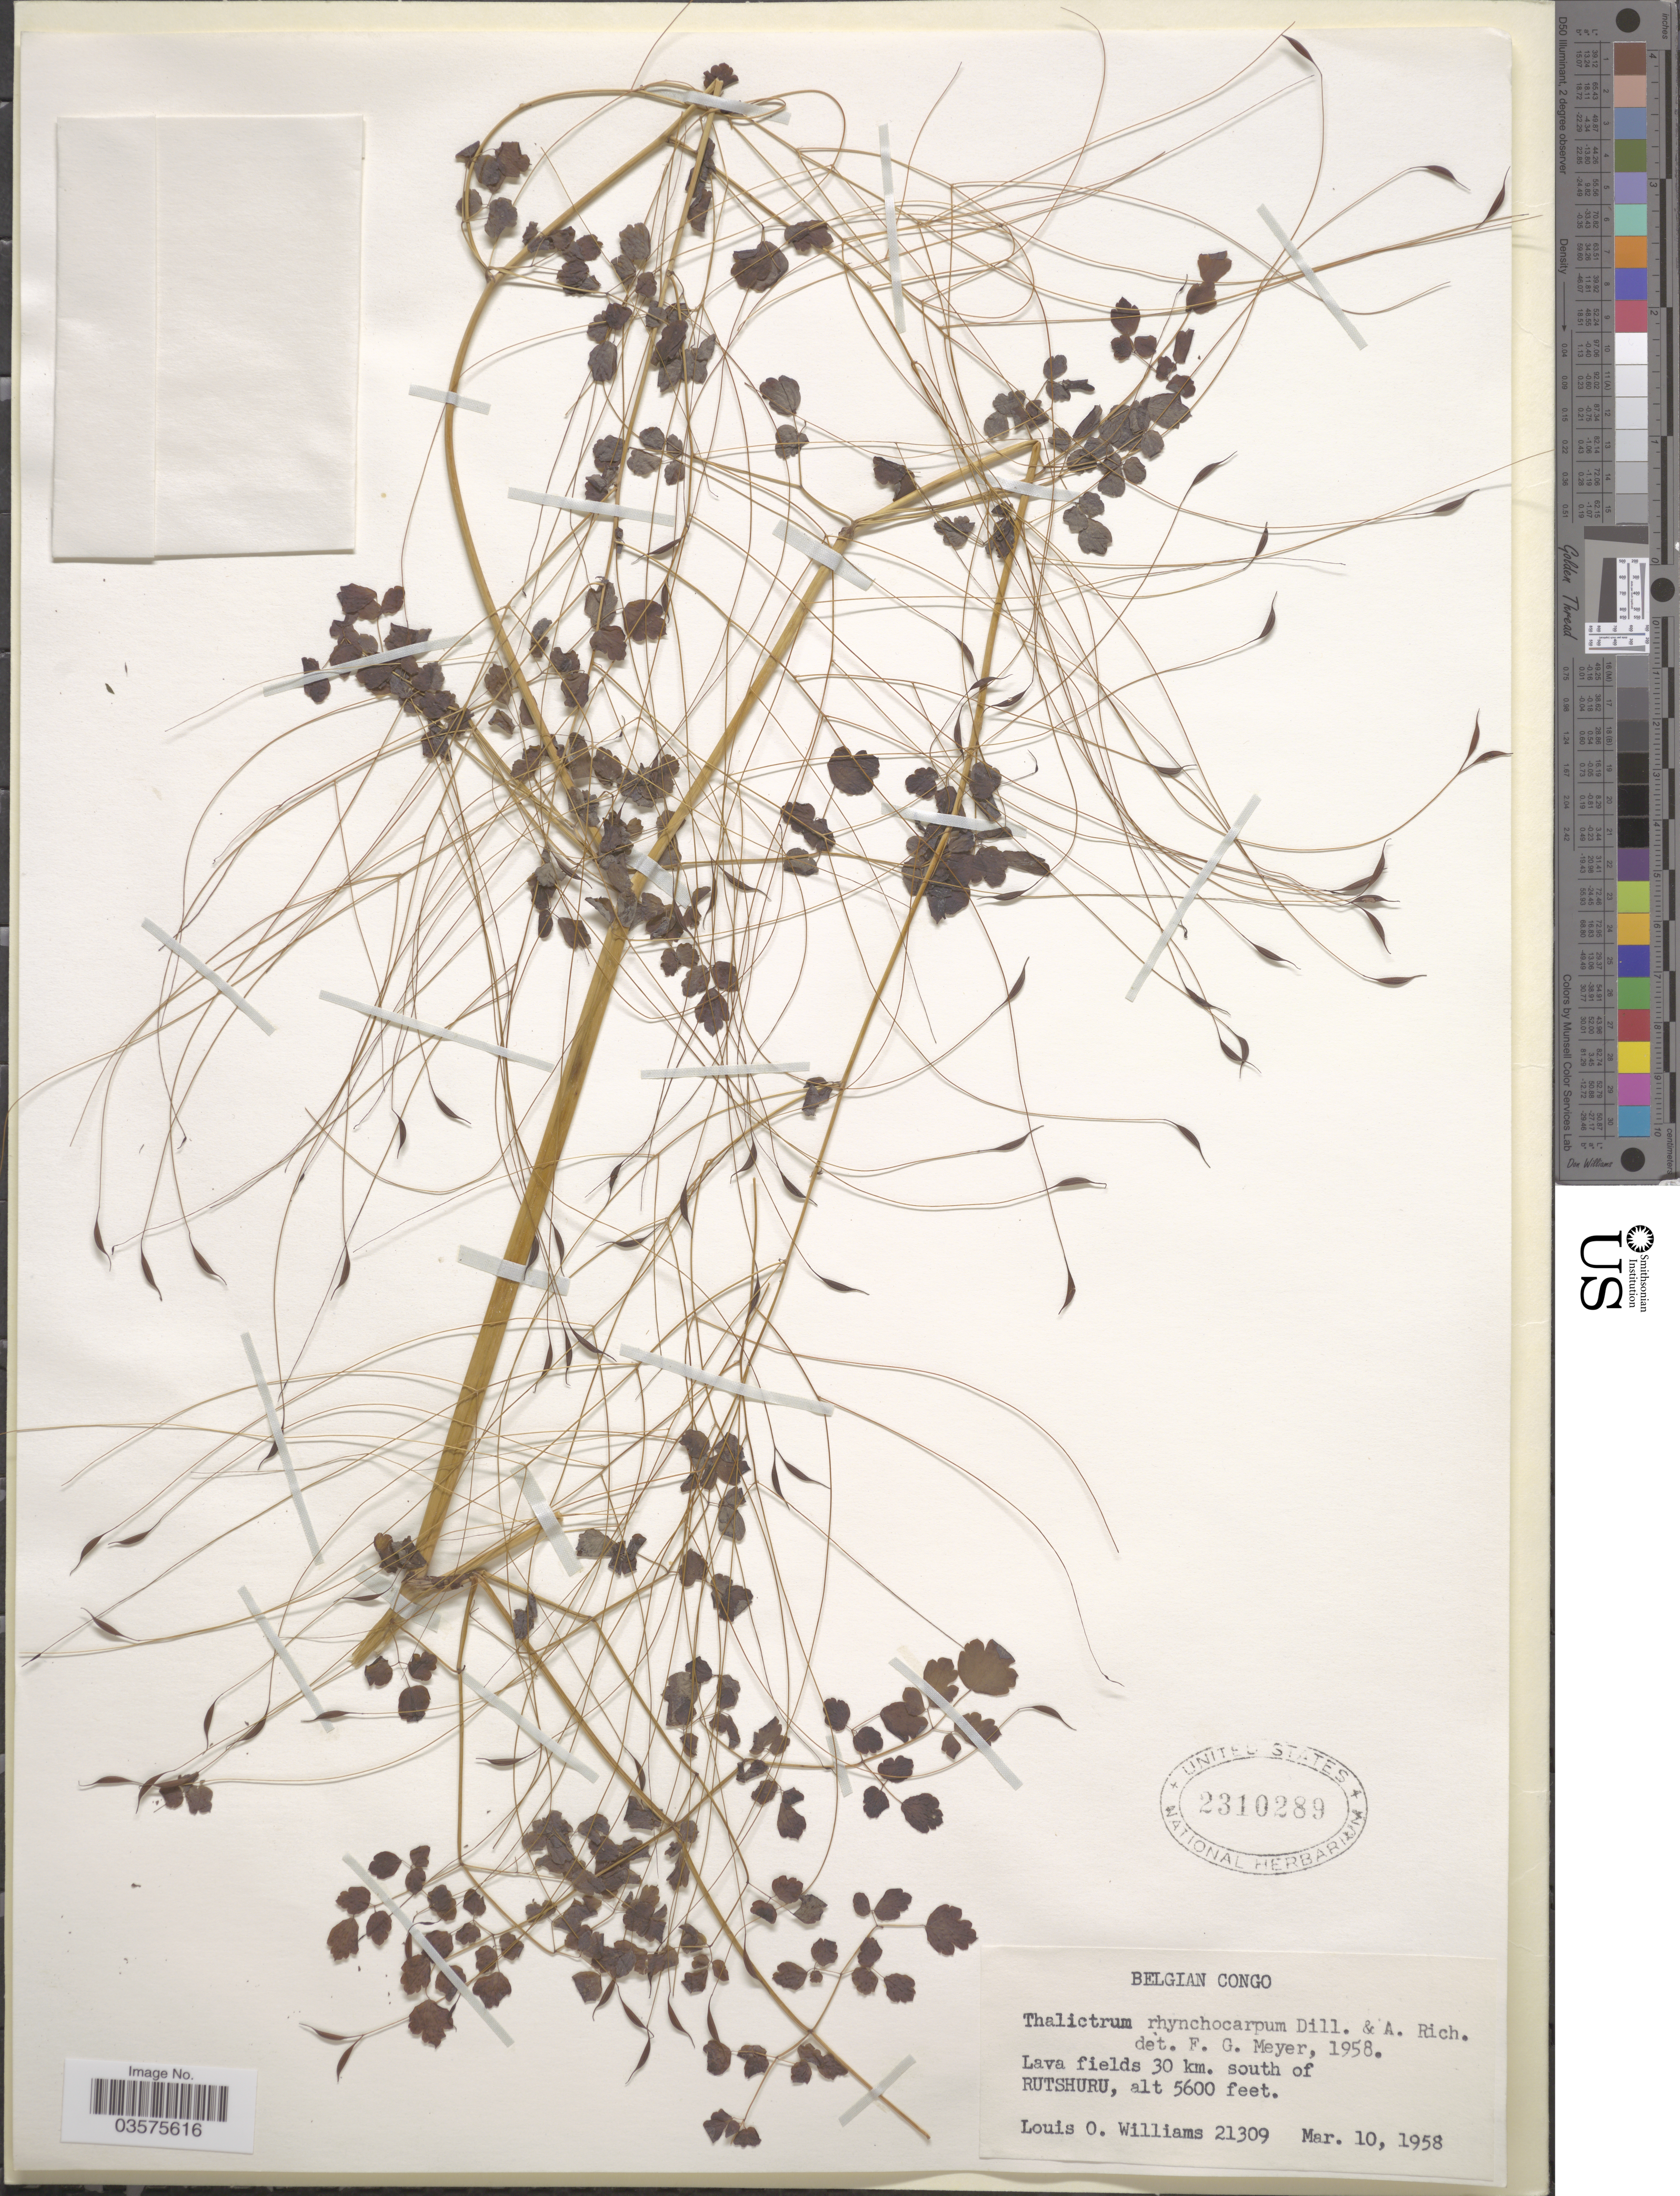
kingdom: Plantae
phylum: Tracheophyta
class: Magnoliopsida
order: Ranunculales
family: Ranunculaceae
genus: Thalictrum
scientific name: Thalictrum rhynchocarpum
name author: Quart.-Dill. & A. Rich.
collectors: L. O. Williams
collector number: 21309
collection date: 1958-03-10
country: Congo, Democratic Republic of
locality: Belgian Congo. Lava fields 30 km. south of Rutshuru.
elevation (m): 1707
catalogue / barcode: US 2310289